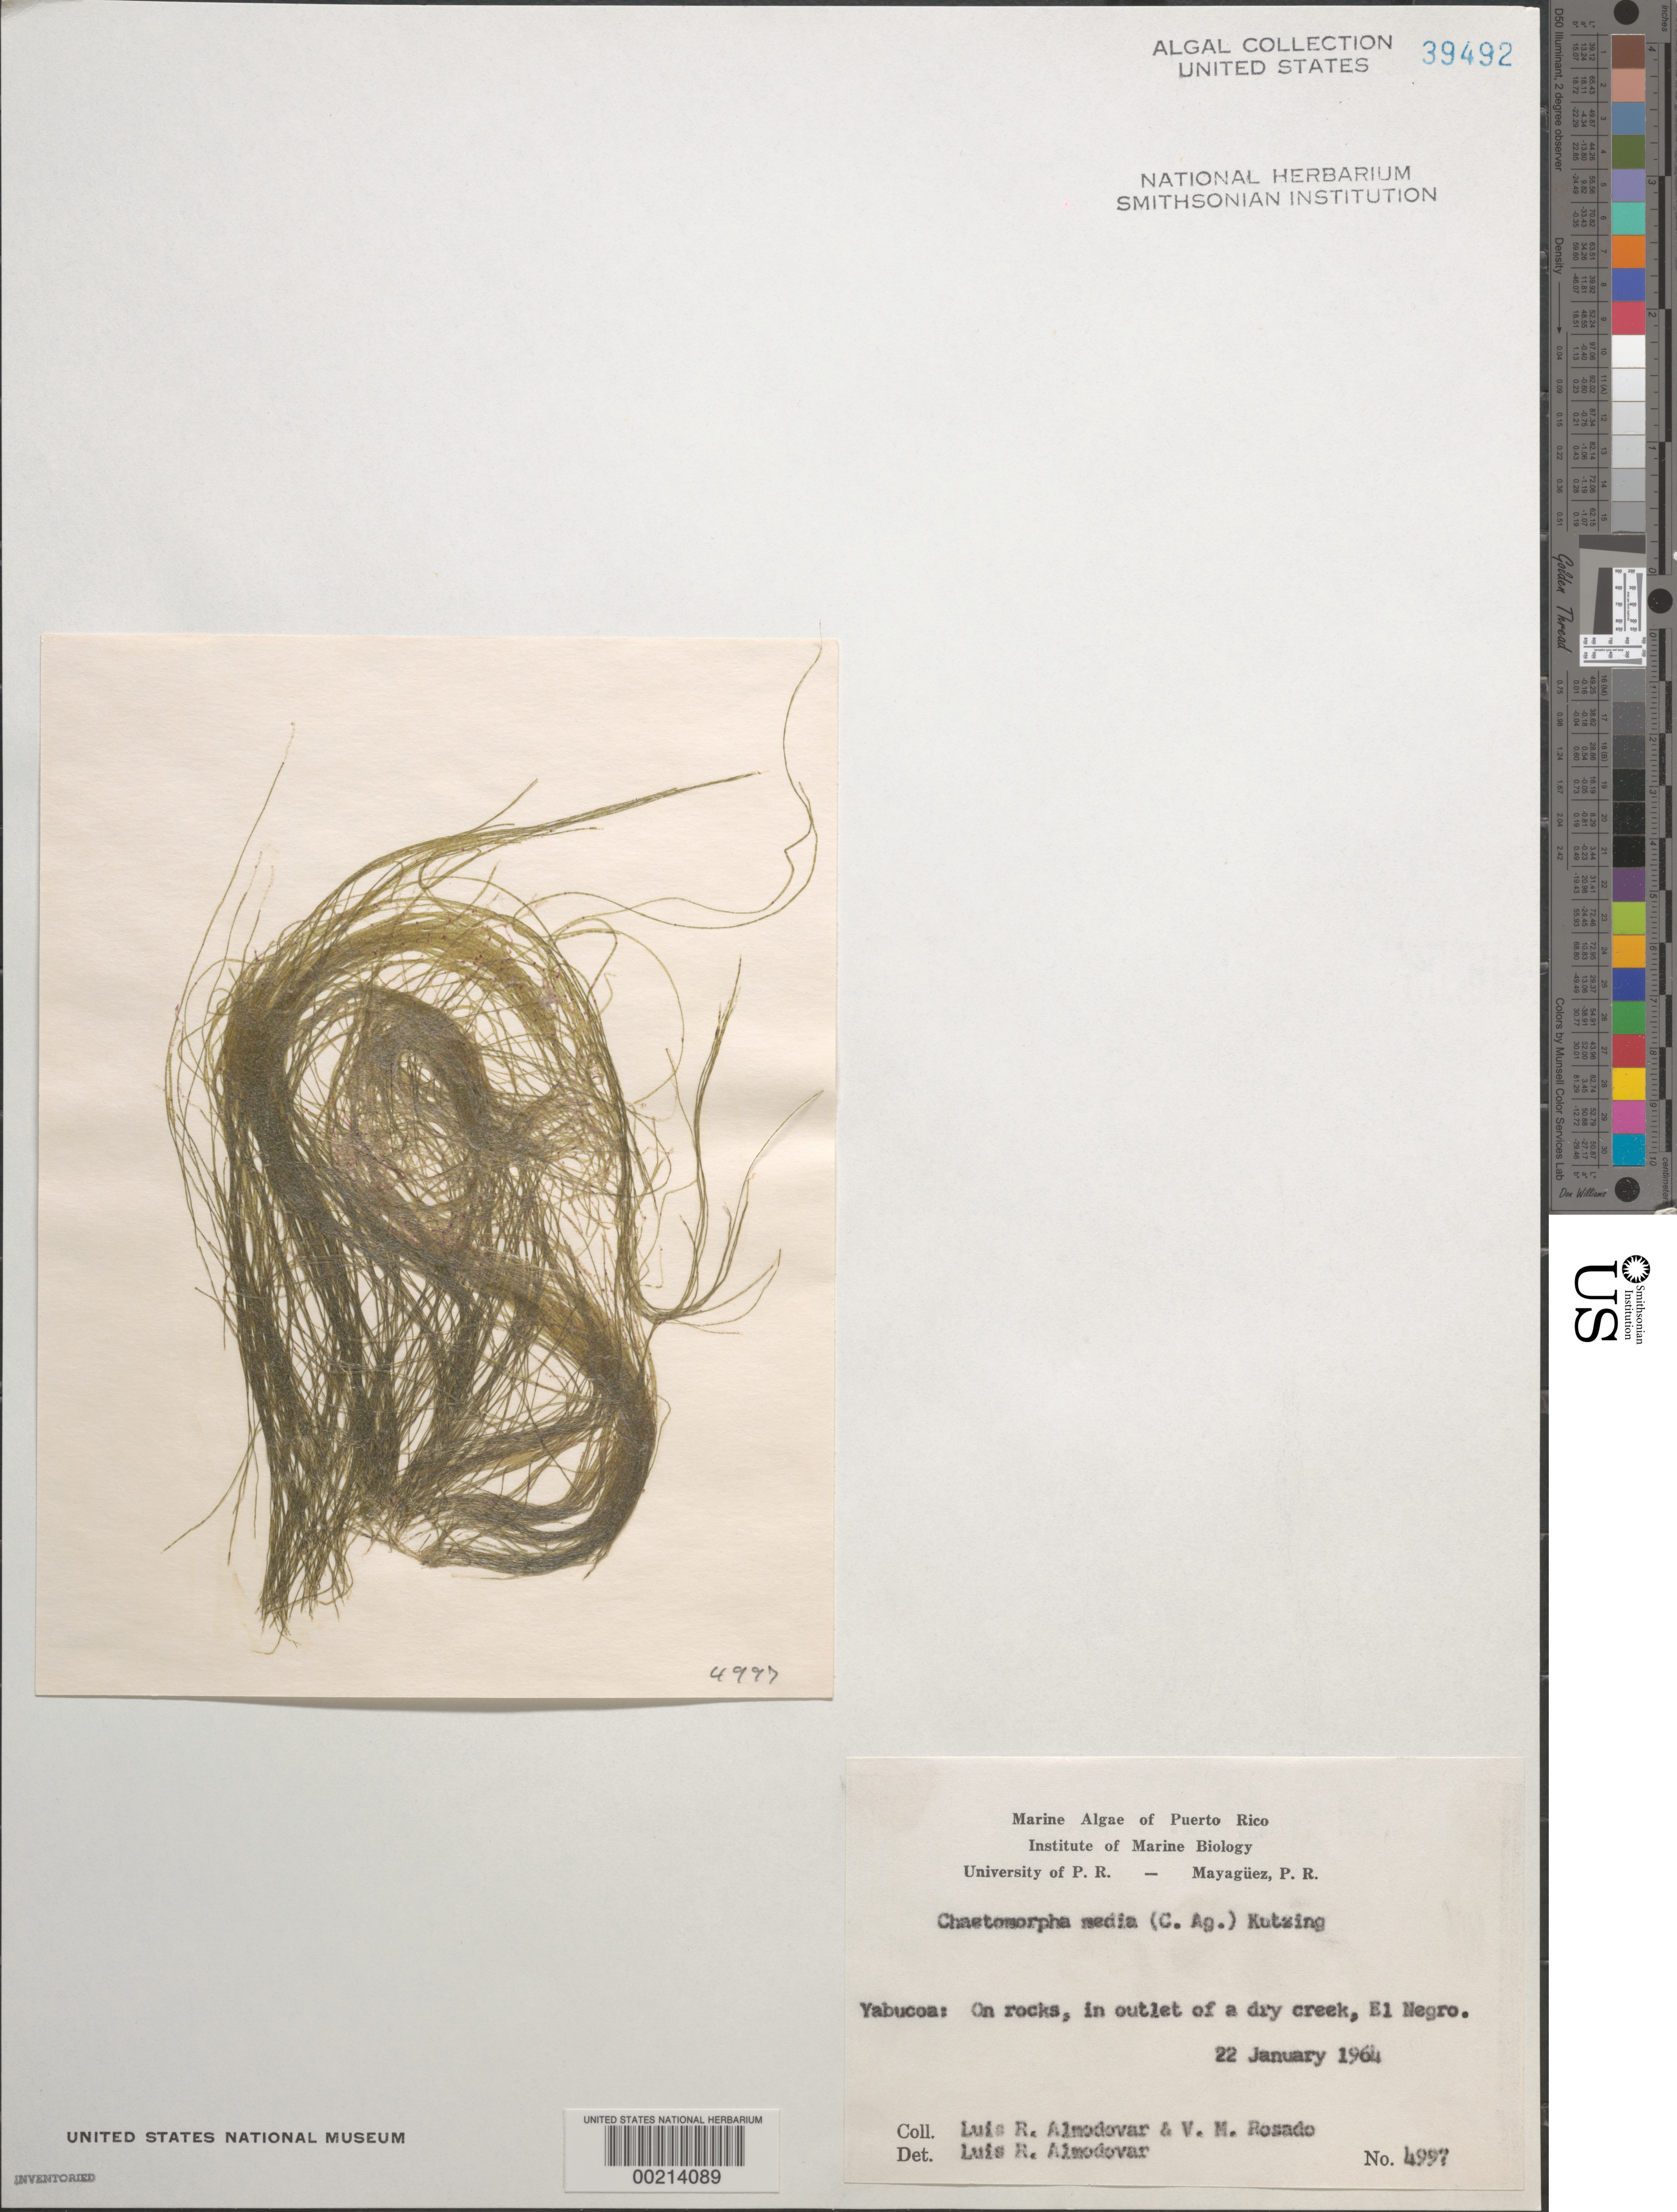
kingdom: Plantae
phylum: Chlorophyta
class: Ulvophyceae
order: Cladophorales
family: Cladophoraceae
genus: Chaetomorpha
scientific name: Chaetomorpha melagonium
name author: (F. Weber & D. Mohr) Kützing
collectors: L. Almodovar & V. Rosado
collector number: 4997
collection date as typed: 22 Jan 1964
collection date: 1964-01-22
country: Puerto Rico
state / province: Yabucoa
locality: El Negro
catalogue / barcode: US 39492